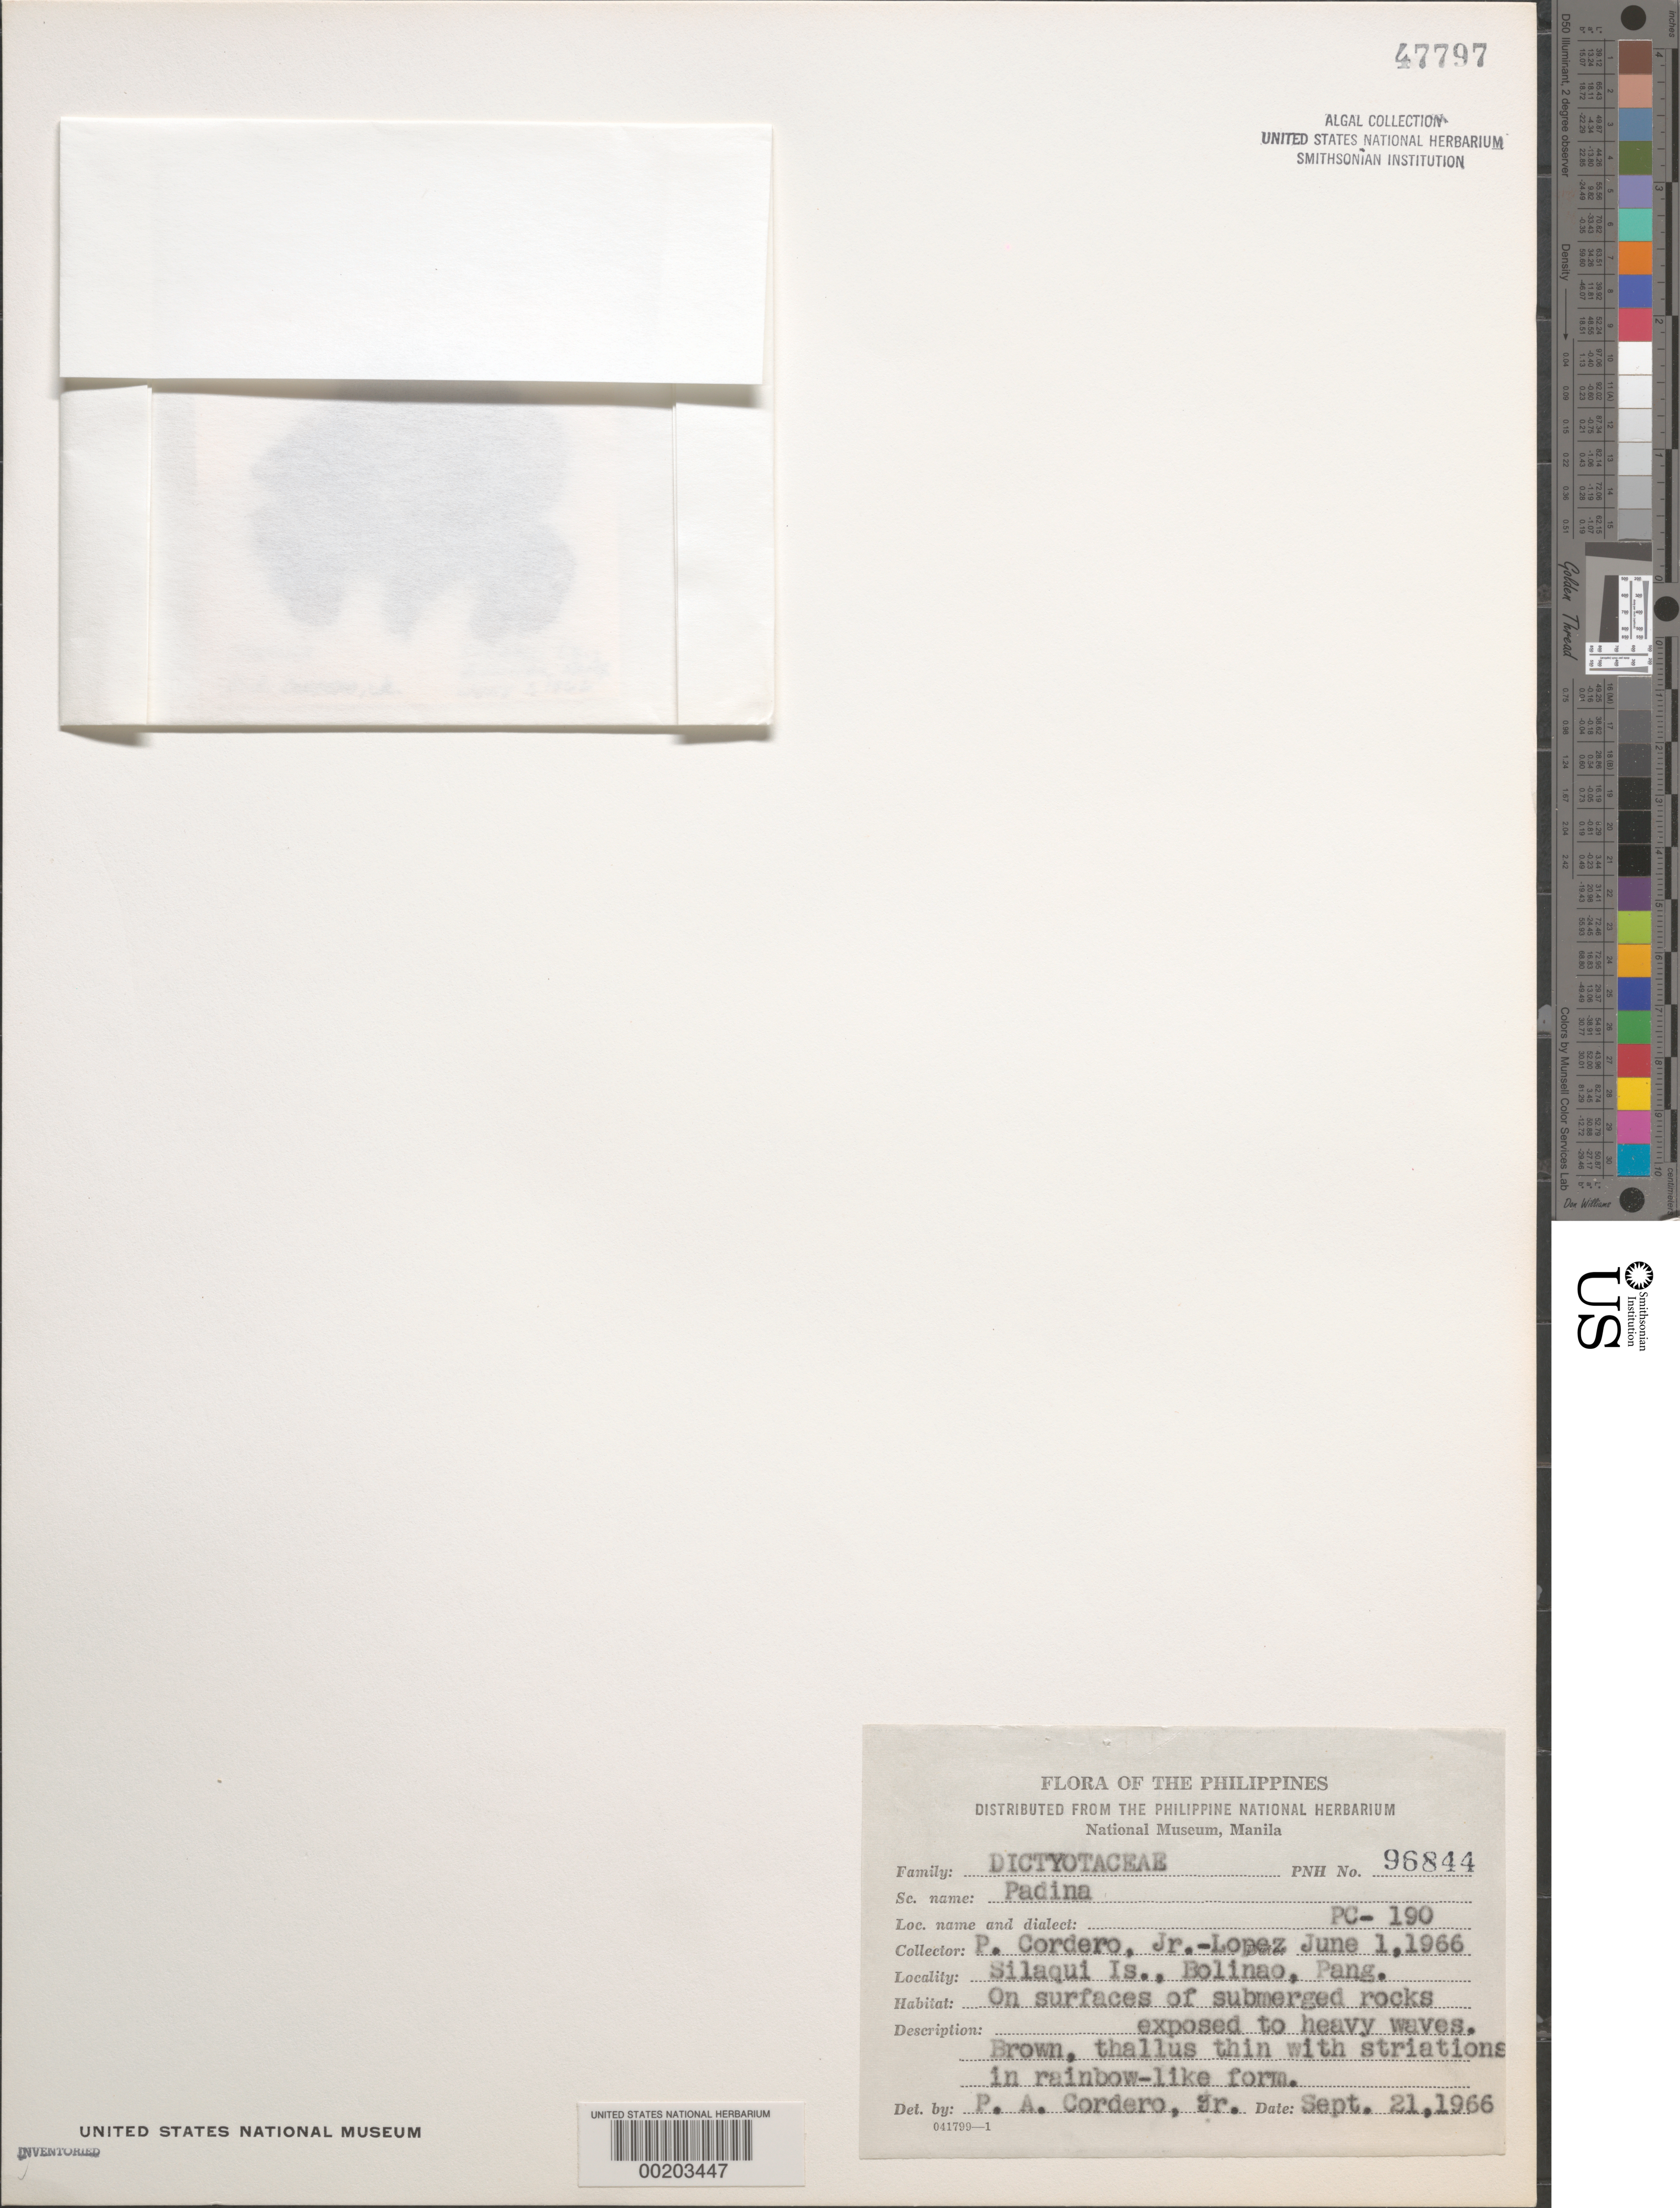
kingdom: Chromista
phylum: Ochrophyta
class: Phaeophyceae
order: Dictyotales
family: Dictyotaceae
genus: Padina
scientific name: Padina sp.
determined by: Cordero, P. A., Jr.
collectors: P. A. Cordero & -. Lopez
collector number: Pc-190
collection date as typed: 01 Jun 1966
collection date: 1966-06-01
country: Philippines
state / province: Ilocos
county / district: Pangasinan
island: Luzon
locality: Silaqui Island, Bolinao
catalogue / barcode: US 47797